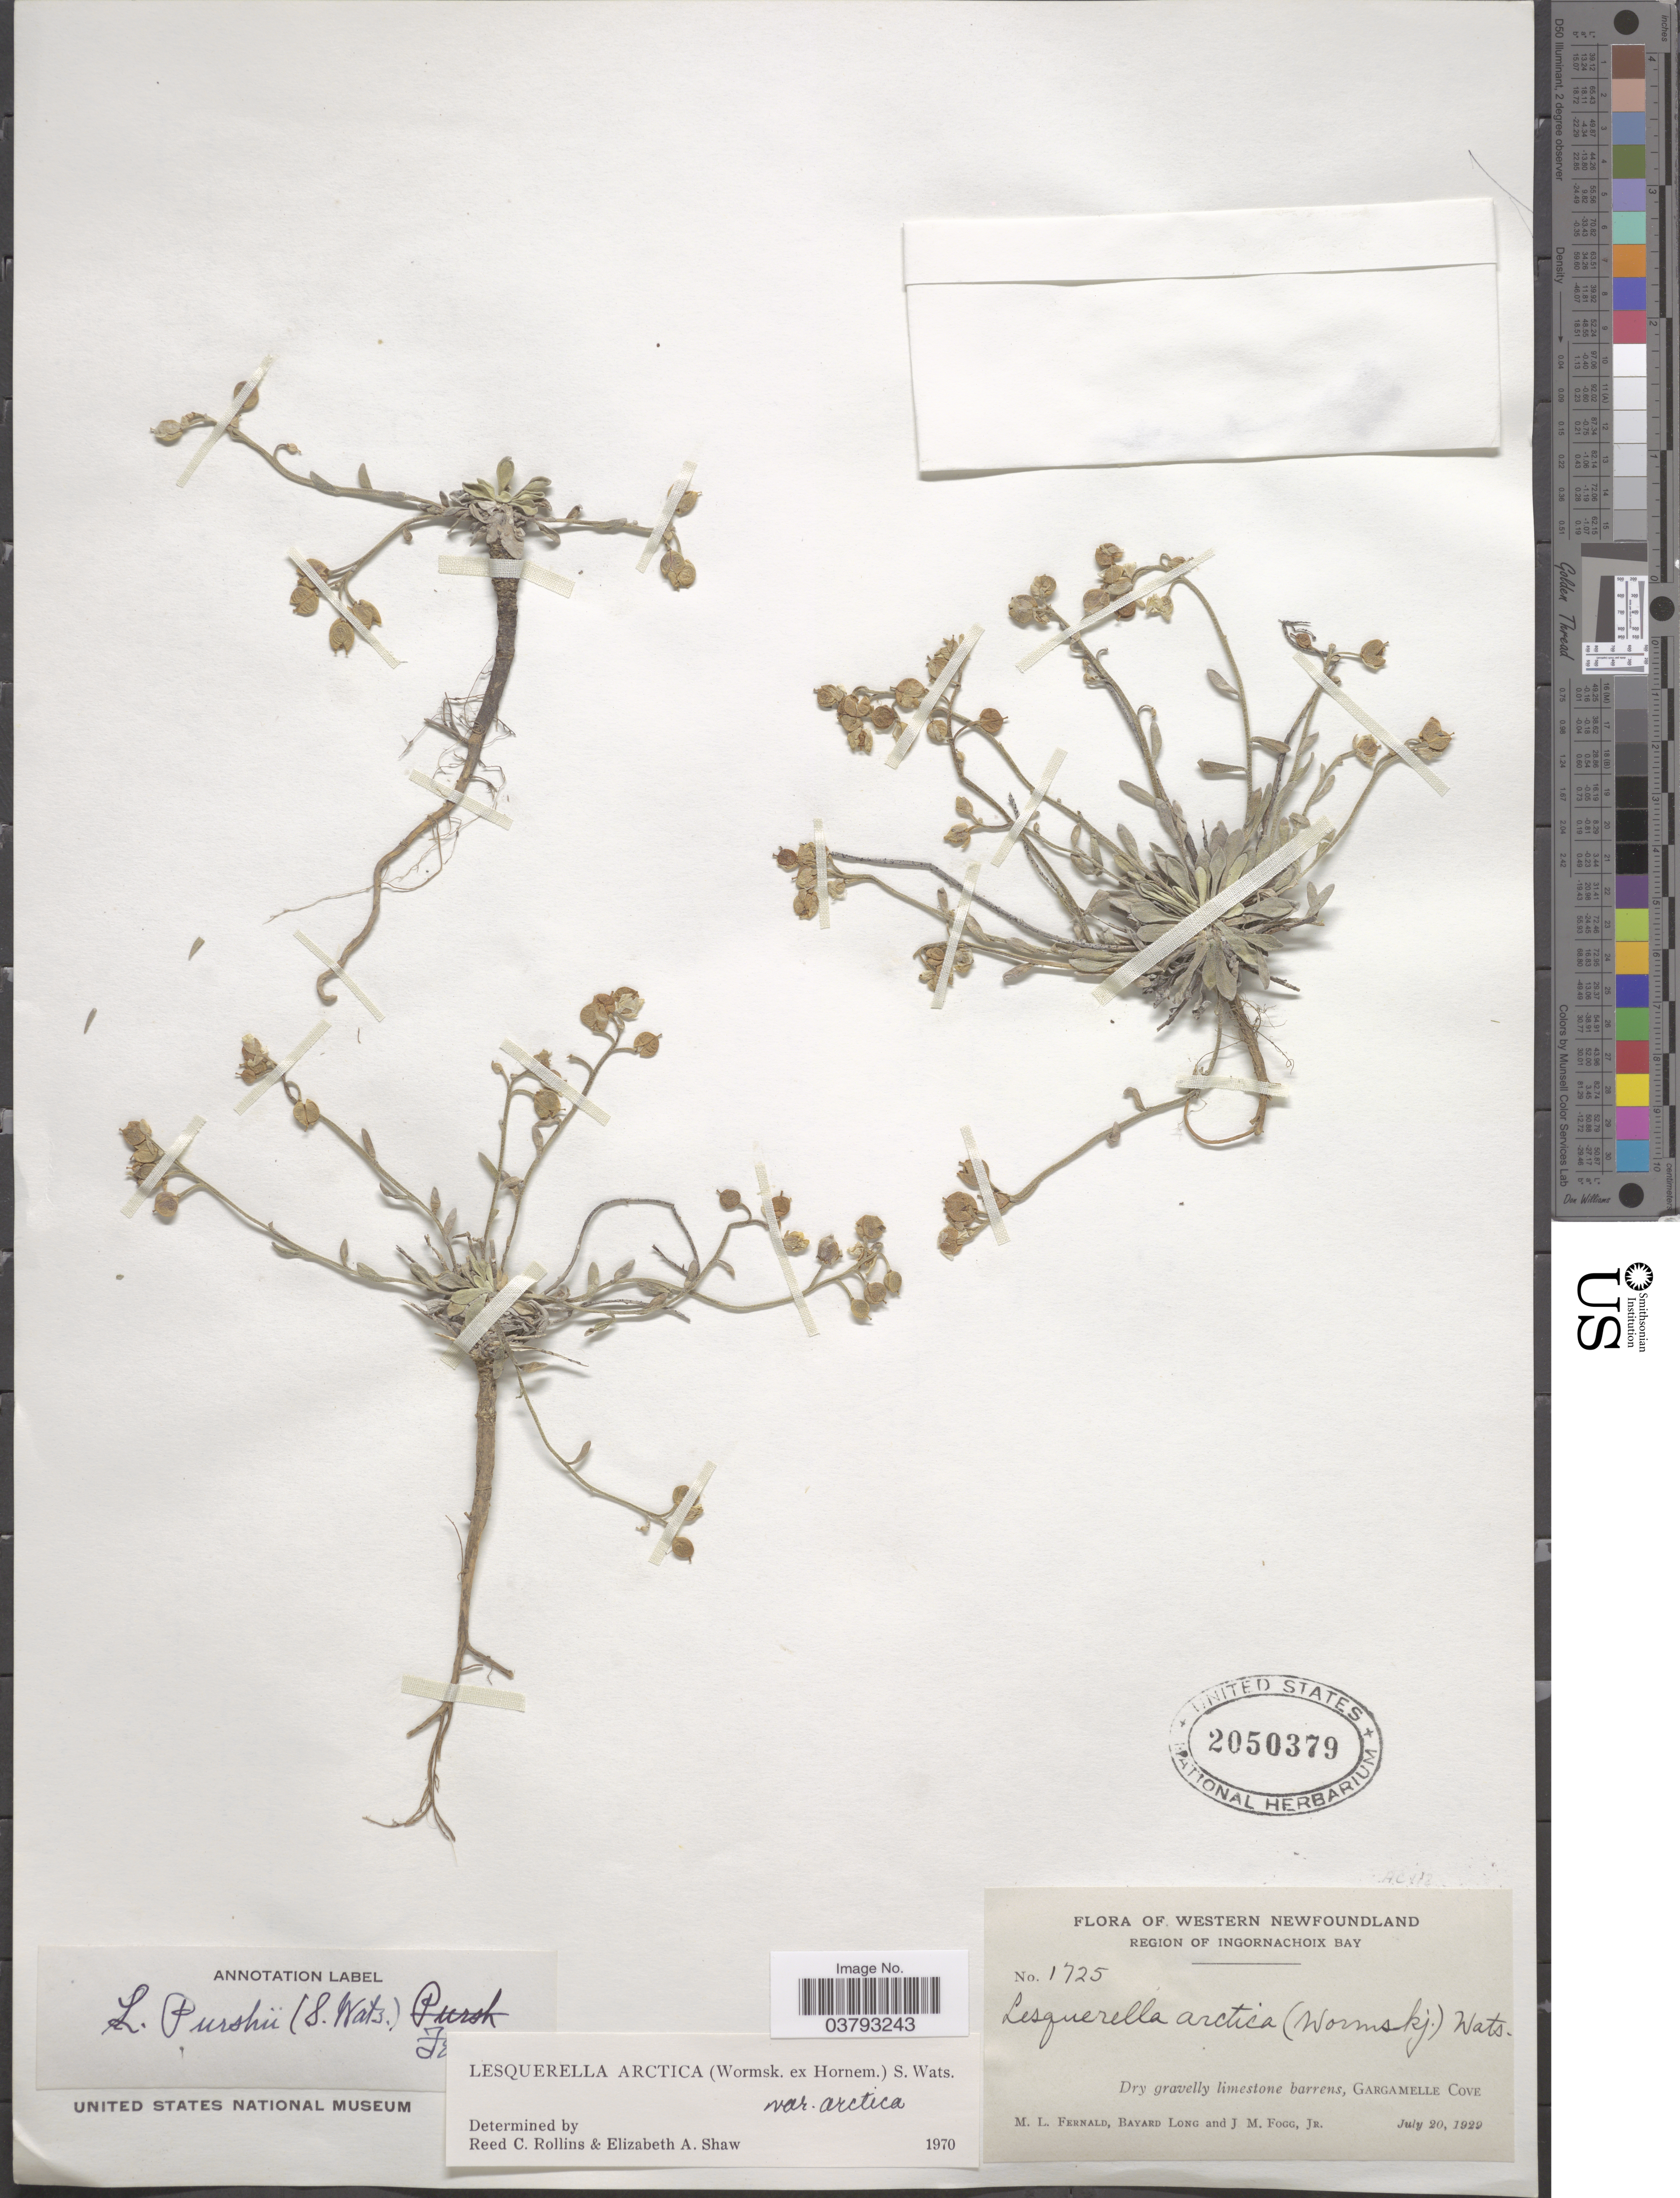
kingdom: Plantae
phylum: Tracheophyta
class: Magnoliopsida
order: Brassicales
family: Brassicaceae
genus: Lesquerella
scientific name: Lesquerella arctica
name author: (Wormsk. ex Hornem.) S. Watson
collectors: M. L. Fernald, B. Long & J. Fogg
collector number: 1725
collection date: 1929-07-20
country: Canada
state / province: Newfoundland and Labrador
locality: Western Newfoundland. Region of Ingornachoix Bay. Gargamelle Cove.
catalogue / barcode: US 2050379